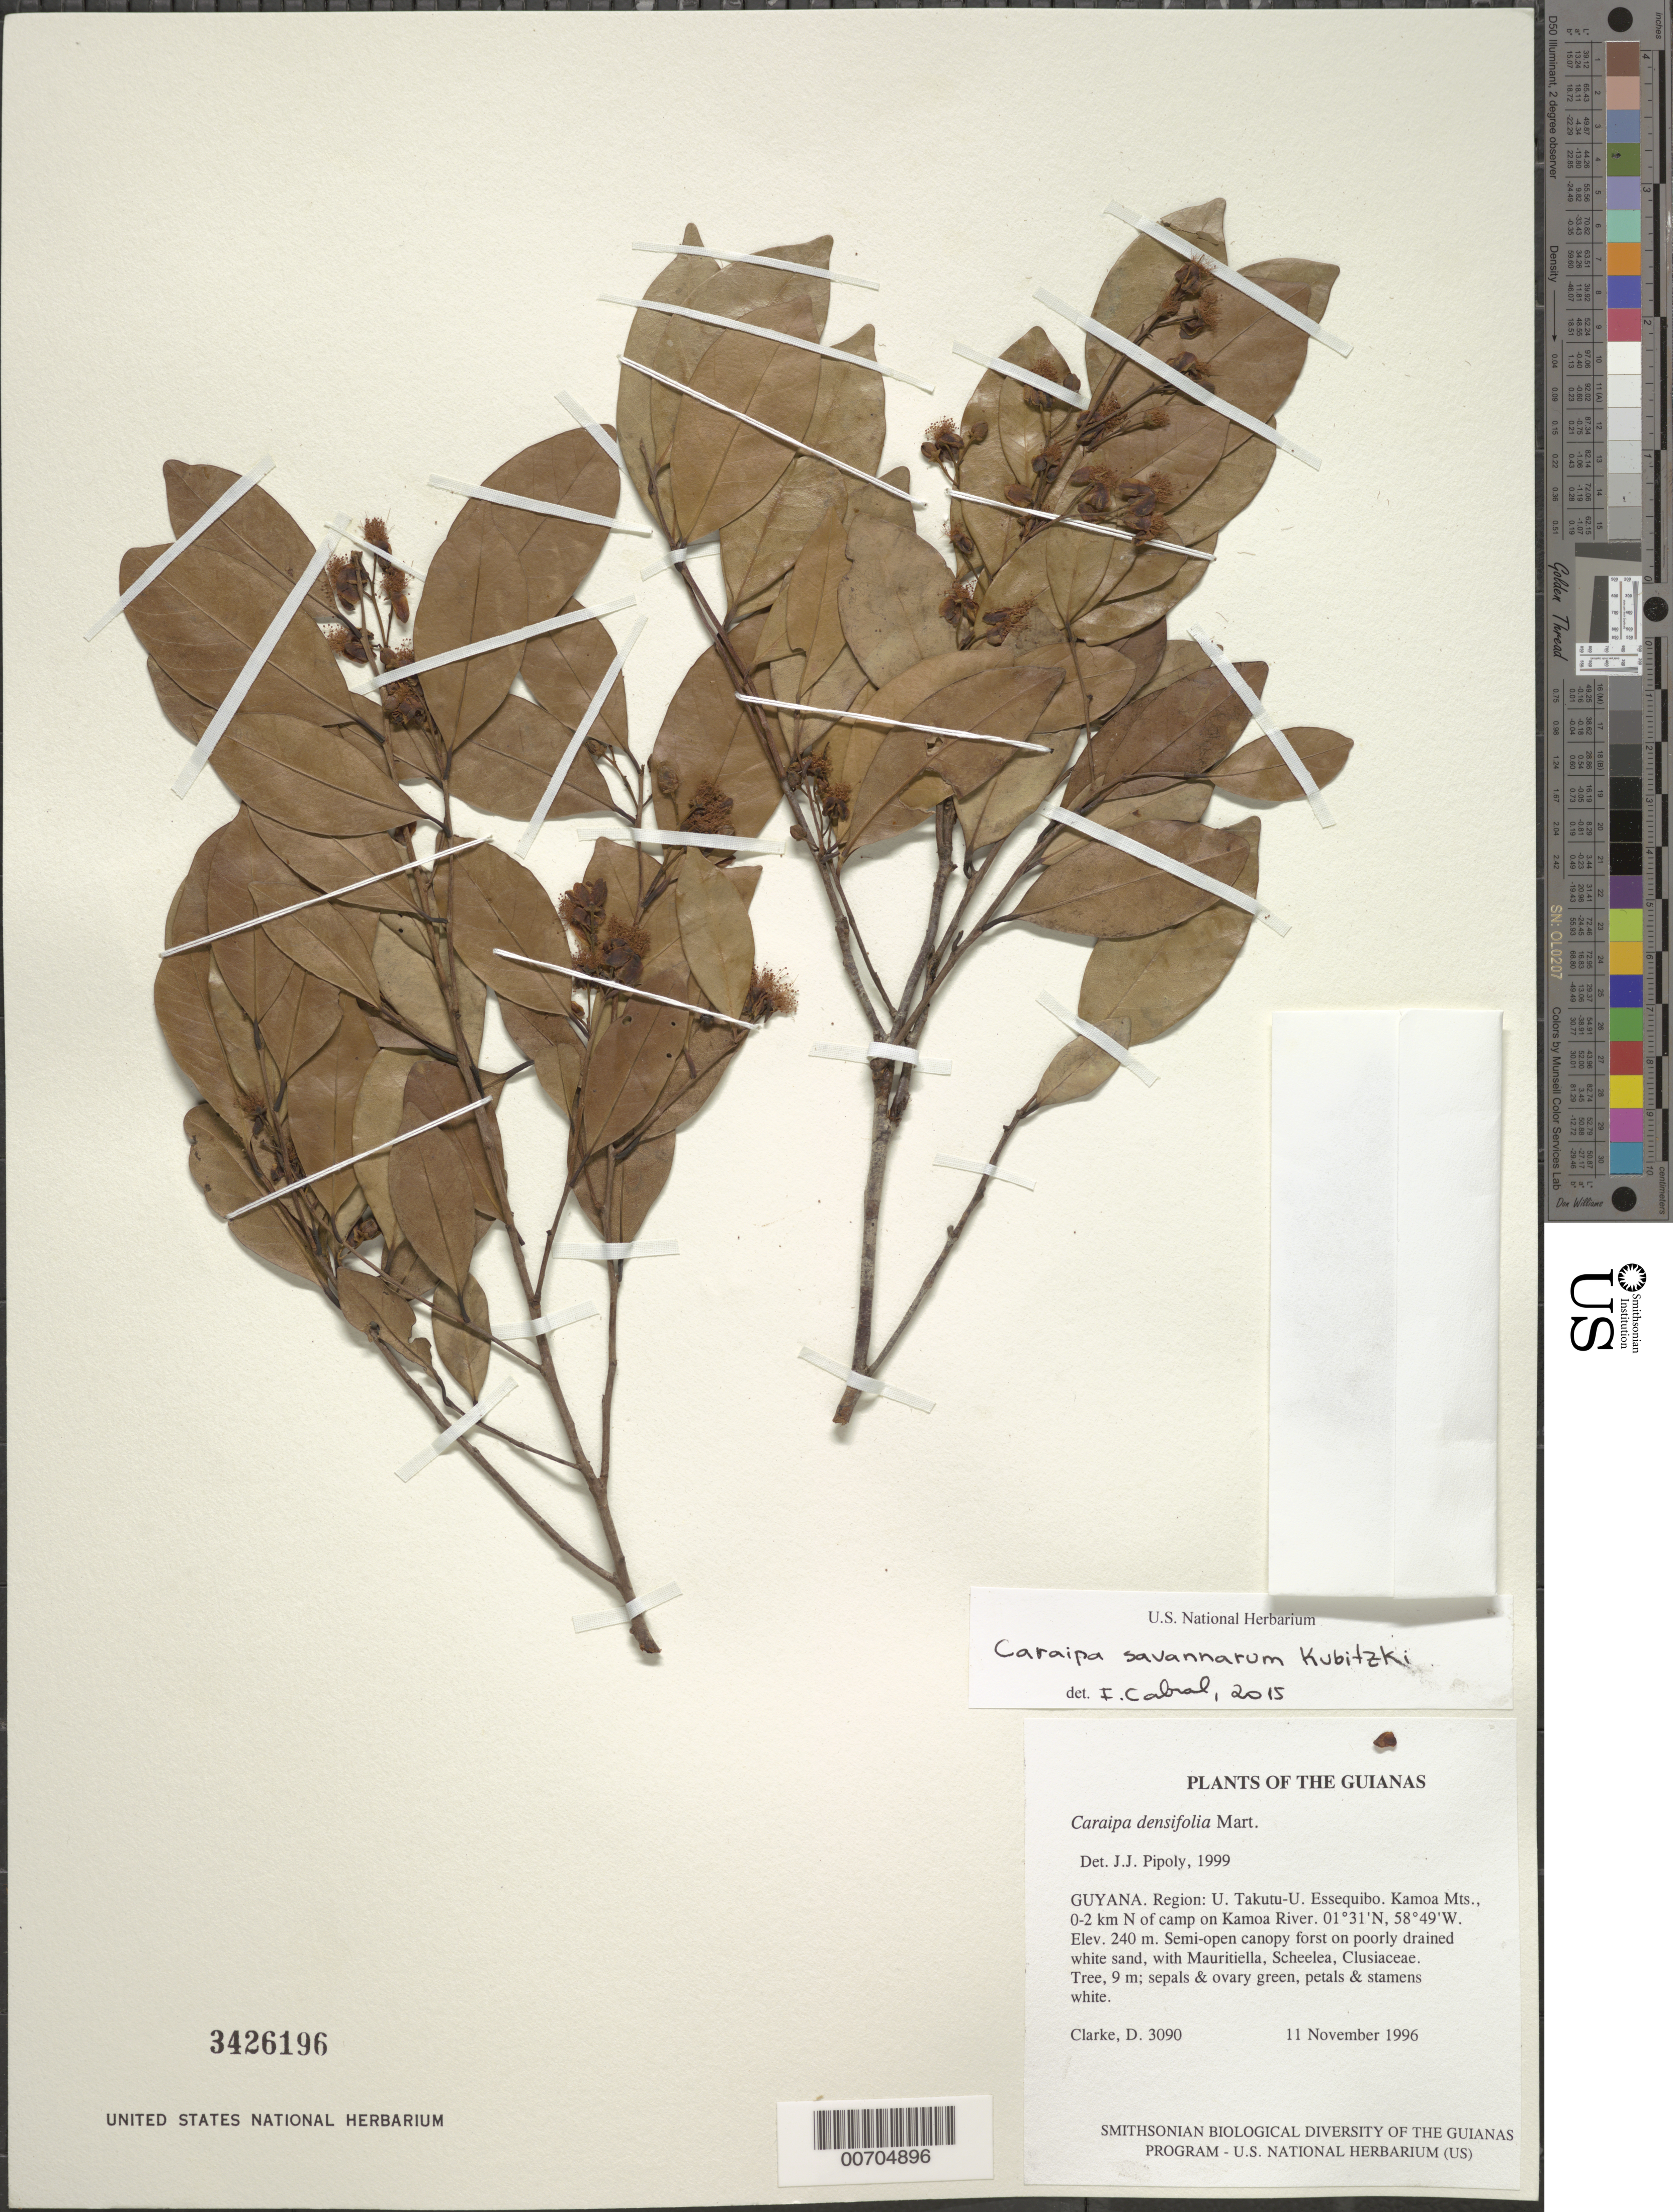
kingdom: Plantae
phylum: Tracheophyta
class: Magnoliopsida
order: Malpighiales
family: Calophyllaceae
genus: Caraipa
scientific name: Caraipa savannarum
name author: Kubitzki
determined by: Cabral, F. N.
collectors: H. D. Clarke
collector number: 3090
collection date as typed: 11 November 1996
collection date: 1996-11-11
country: Guyana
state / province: U. Takutu-U. Essequibo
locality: Kamoa Mts., 0-2 km N of camp on Kamoa River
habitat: Semi-open canopy forest on poorly drained white sand, with Mauritiella, Scheelea, Clusiaceae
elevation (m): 240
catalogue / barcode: US 3426196